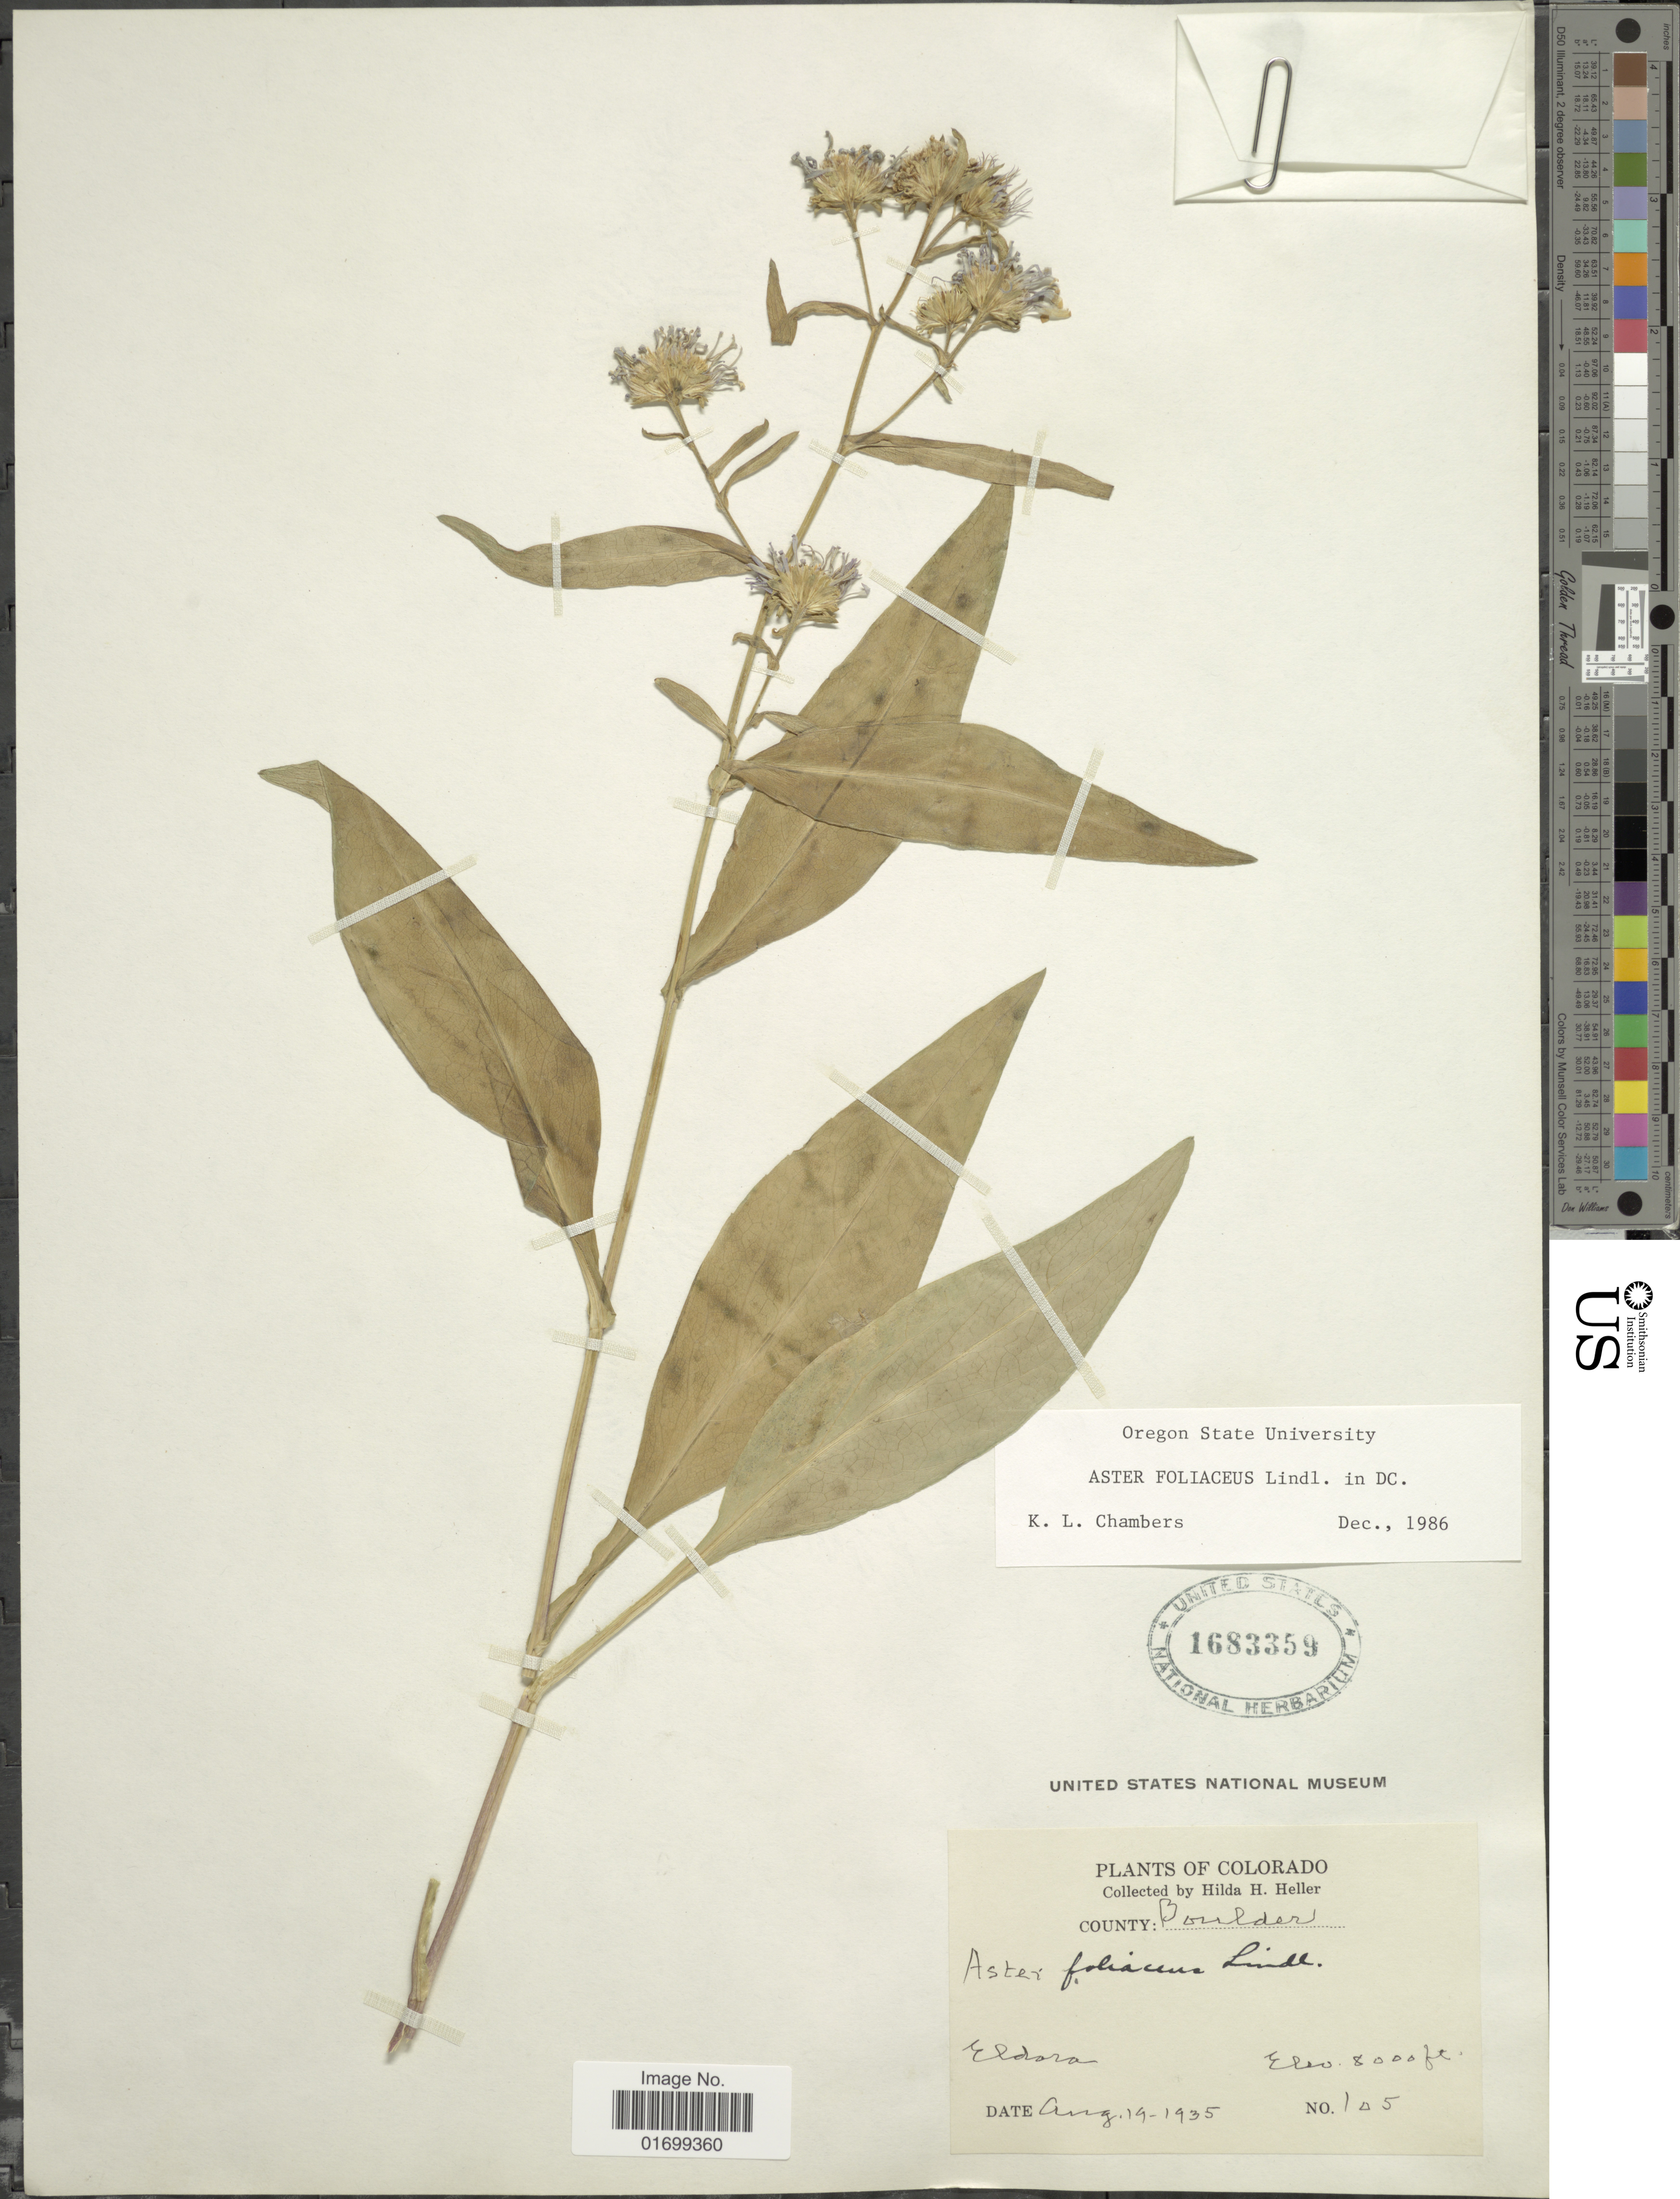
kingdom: Plantae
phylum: Tracheophyta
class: Magnoliopsida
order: Asterales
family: Asteraceae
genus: Symphyotrichum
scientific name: Symphyotrichum foliaceum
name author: (Lindl. ex DC.) G.L. Nesom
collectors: H. H. Heller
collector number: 105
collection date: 1935-08-19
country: United States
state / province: Colorado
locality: County: Boulder, Eldara.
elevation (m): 2438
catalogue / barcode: US 1683359